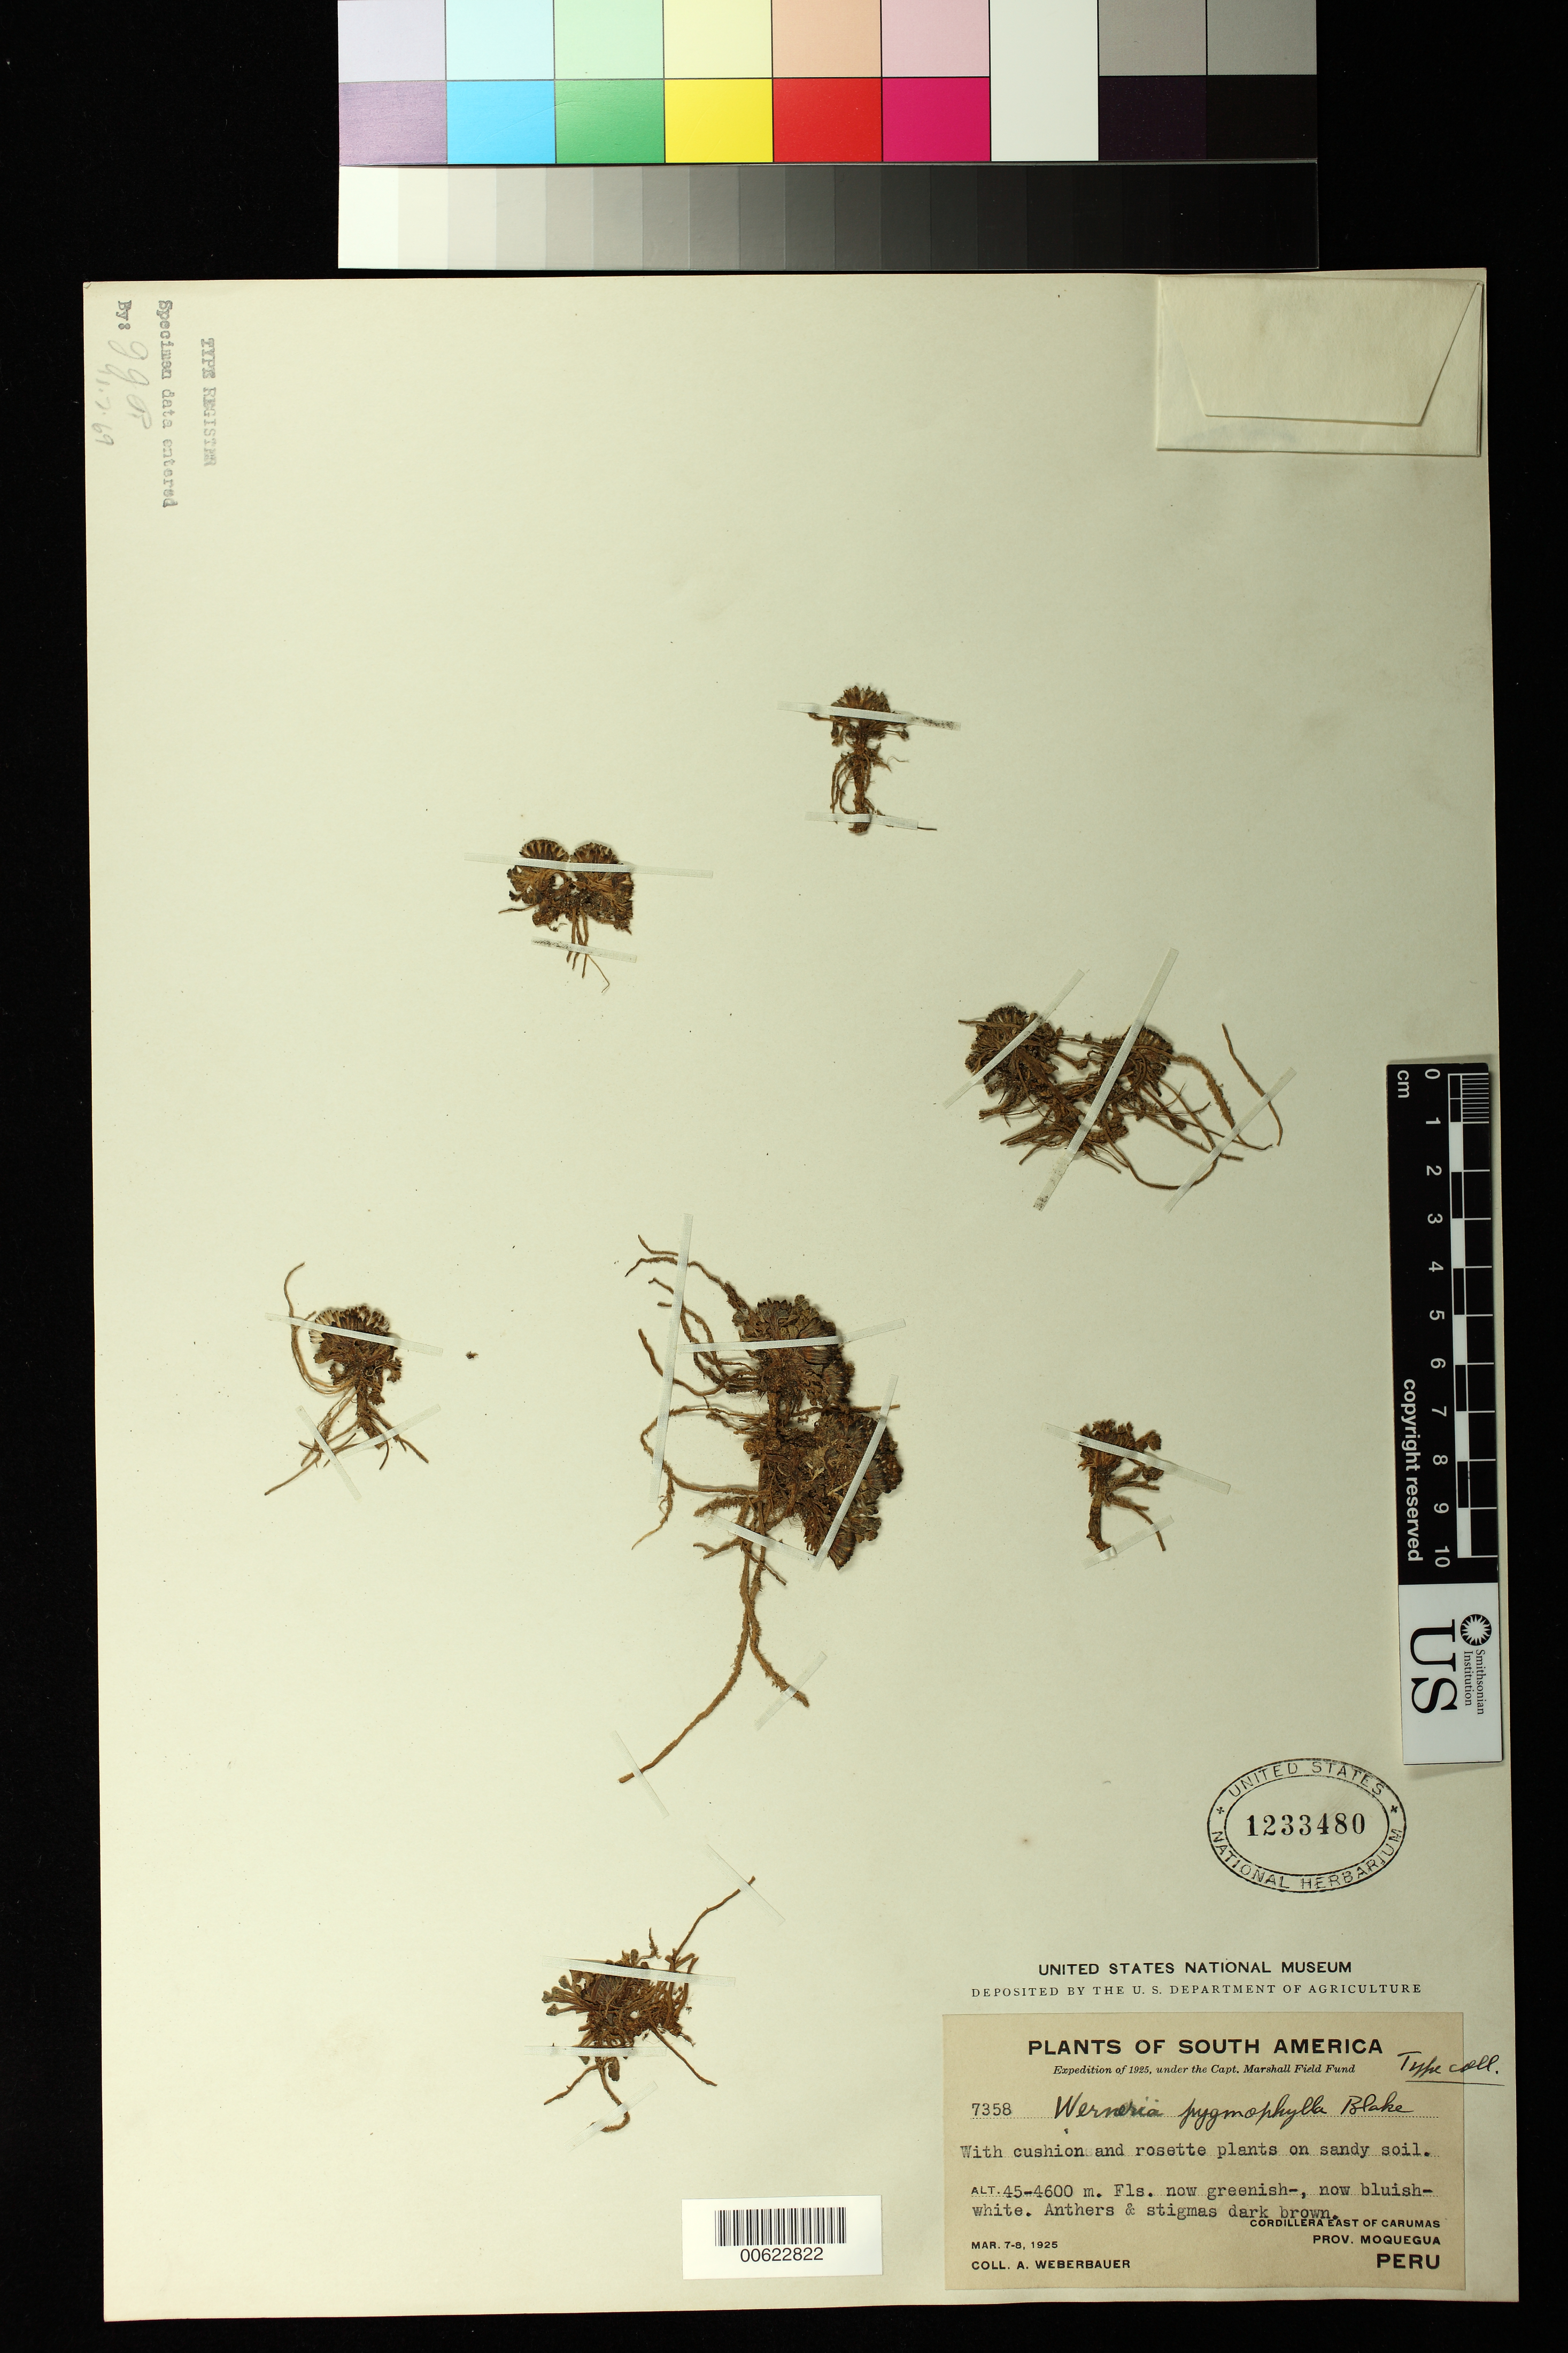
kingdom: Plantae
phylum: Tracheophyta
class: Magnoliopsida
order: Asterales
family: Asteraceae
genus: Werneria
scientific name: Werneria pygmophylla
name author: S.F. Blake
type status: Isotype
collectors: A. Weberbauer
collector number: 7358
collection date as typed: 07 Mar 1925 to 08 Mar 1925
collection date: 1925-03-07/1925-03-08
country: Peru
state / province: Moquegua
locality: Cordillera E of Carumas.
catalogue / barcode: US 1233480